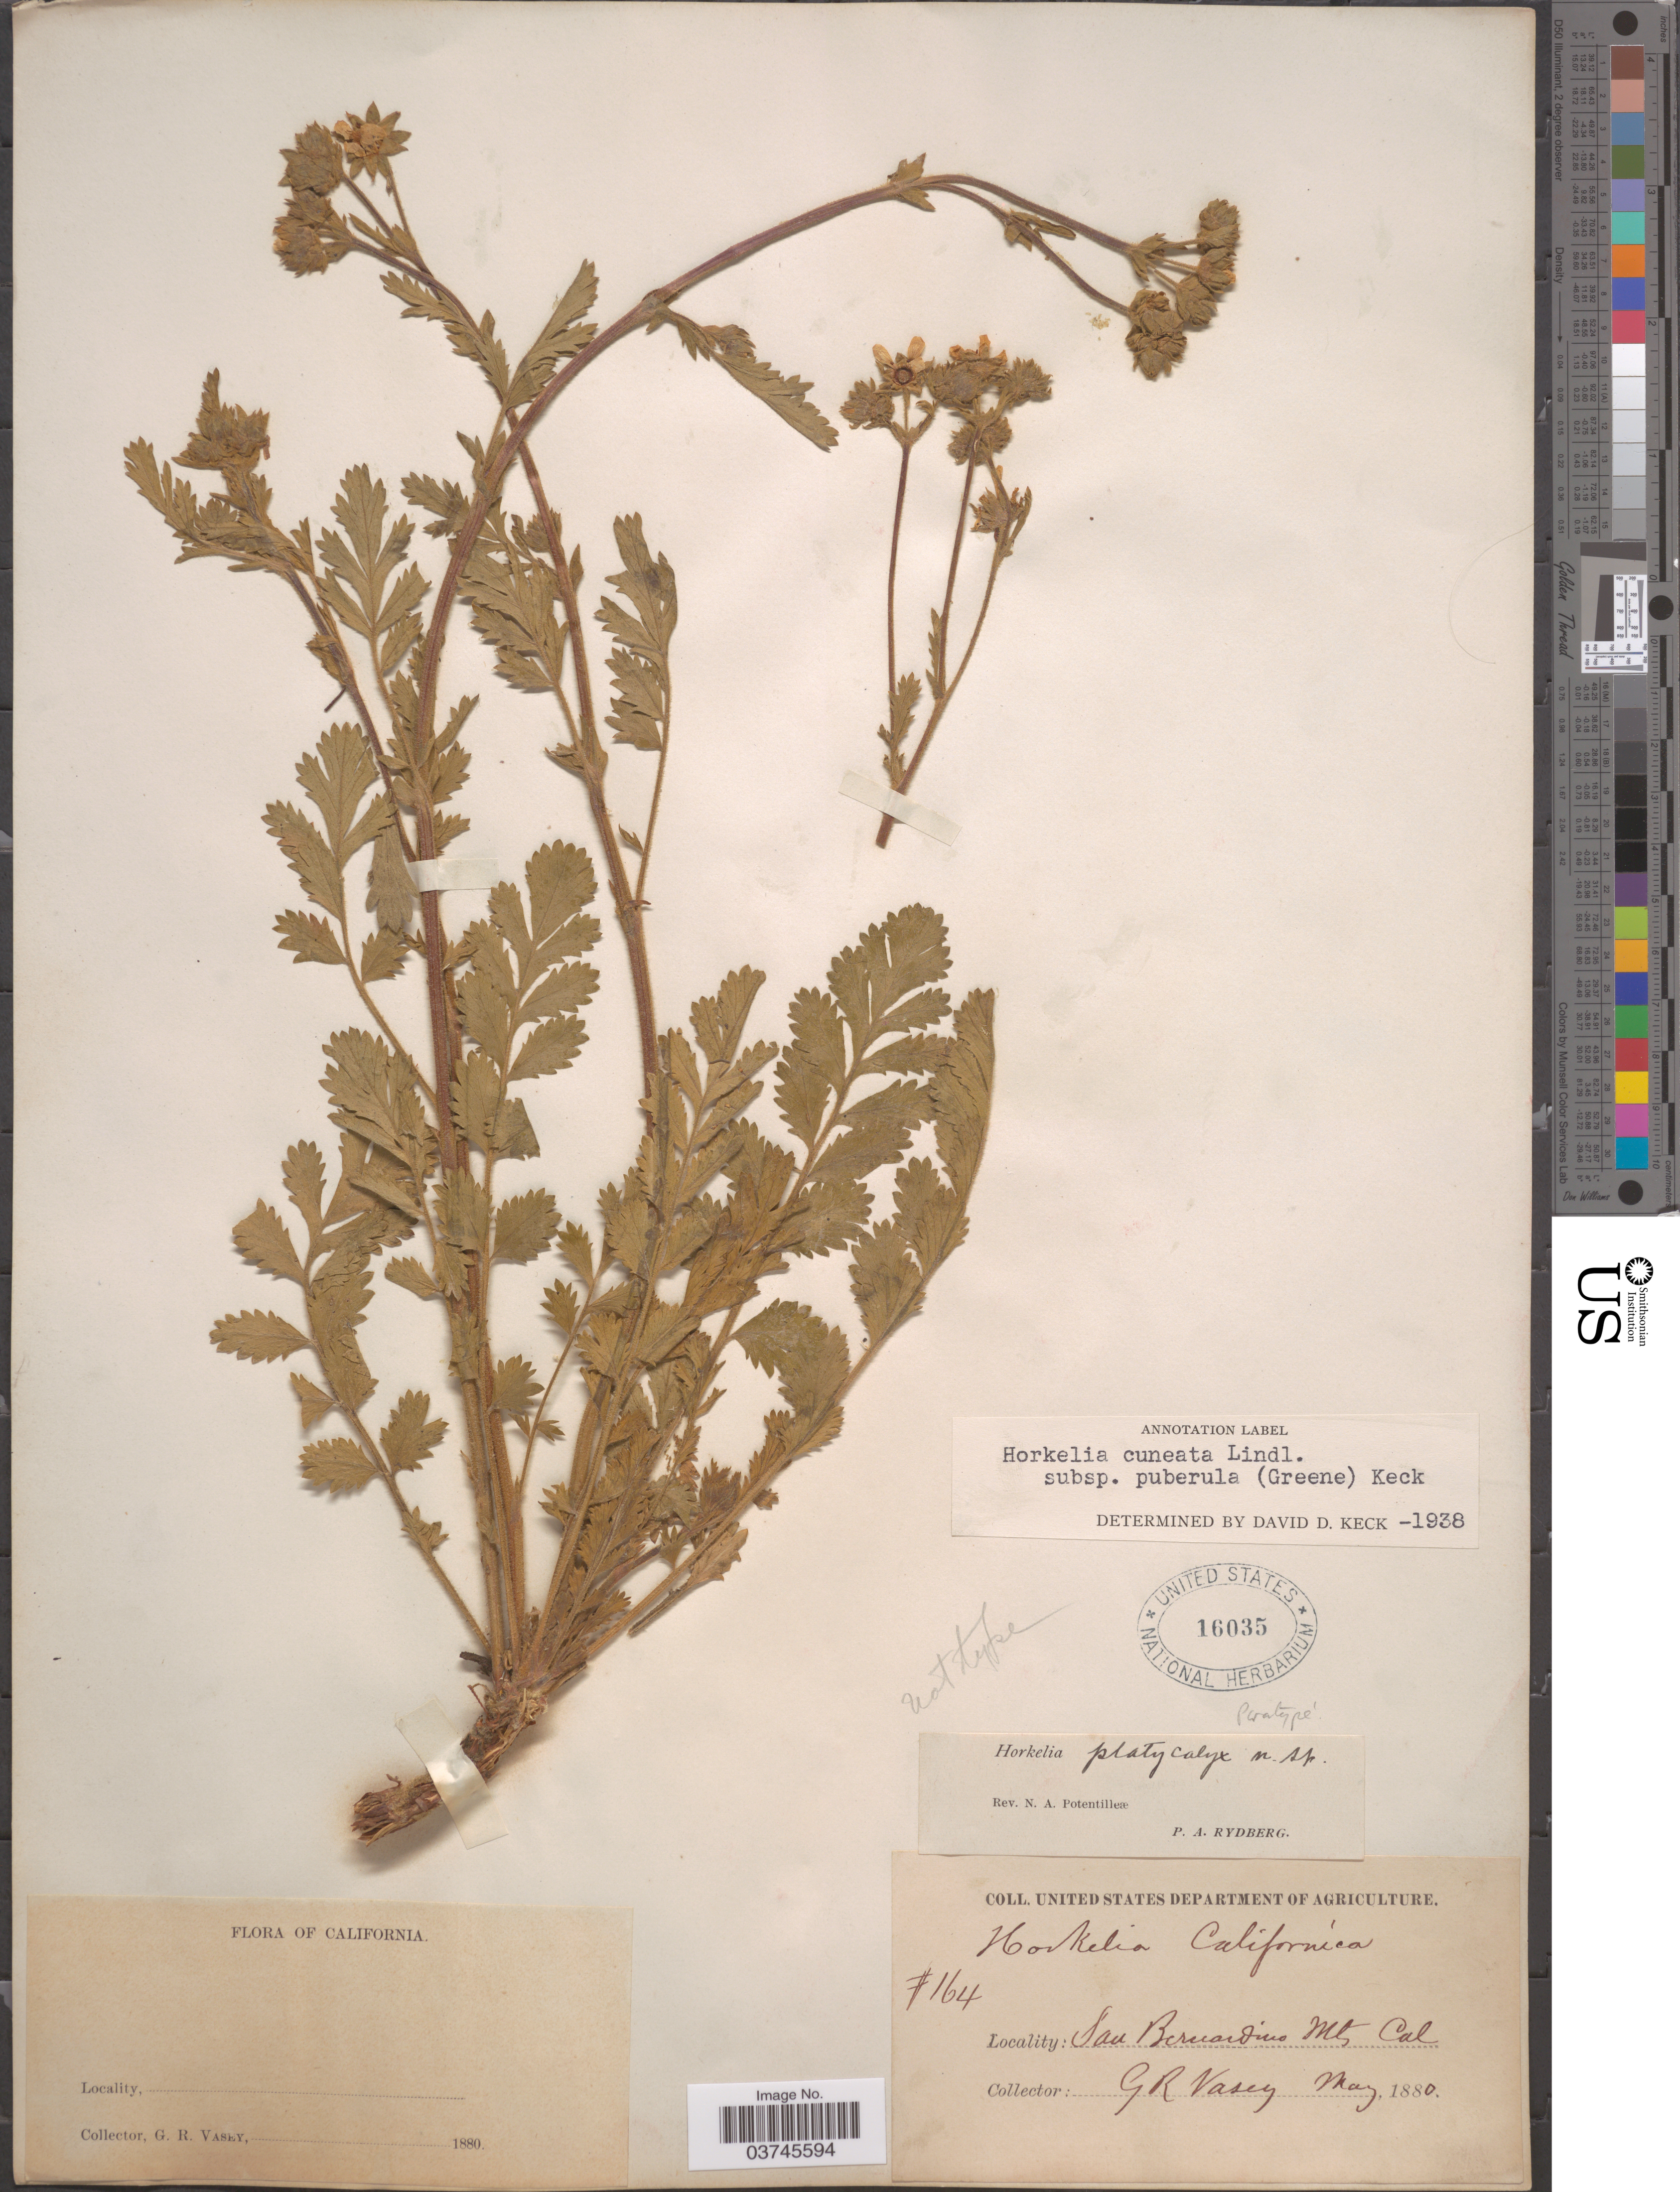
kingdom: Plantae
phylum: Tracheophyta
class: Magnoliopsida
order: Rosales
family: Rosaceae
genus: Potentilla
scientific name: Potentilla lindleyi var. puberula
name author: (Rydb.) Jeps.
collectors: G. R. Vasey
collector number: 164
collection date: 1880-05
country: United States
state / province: California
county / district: San Bernardino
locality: San Bernardino Mts.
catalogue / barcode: US 16035